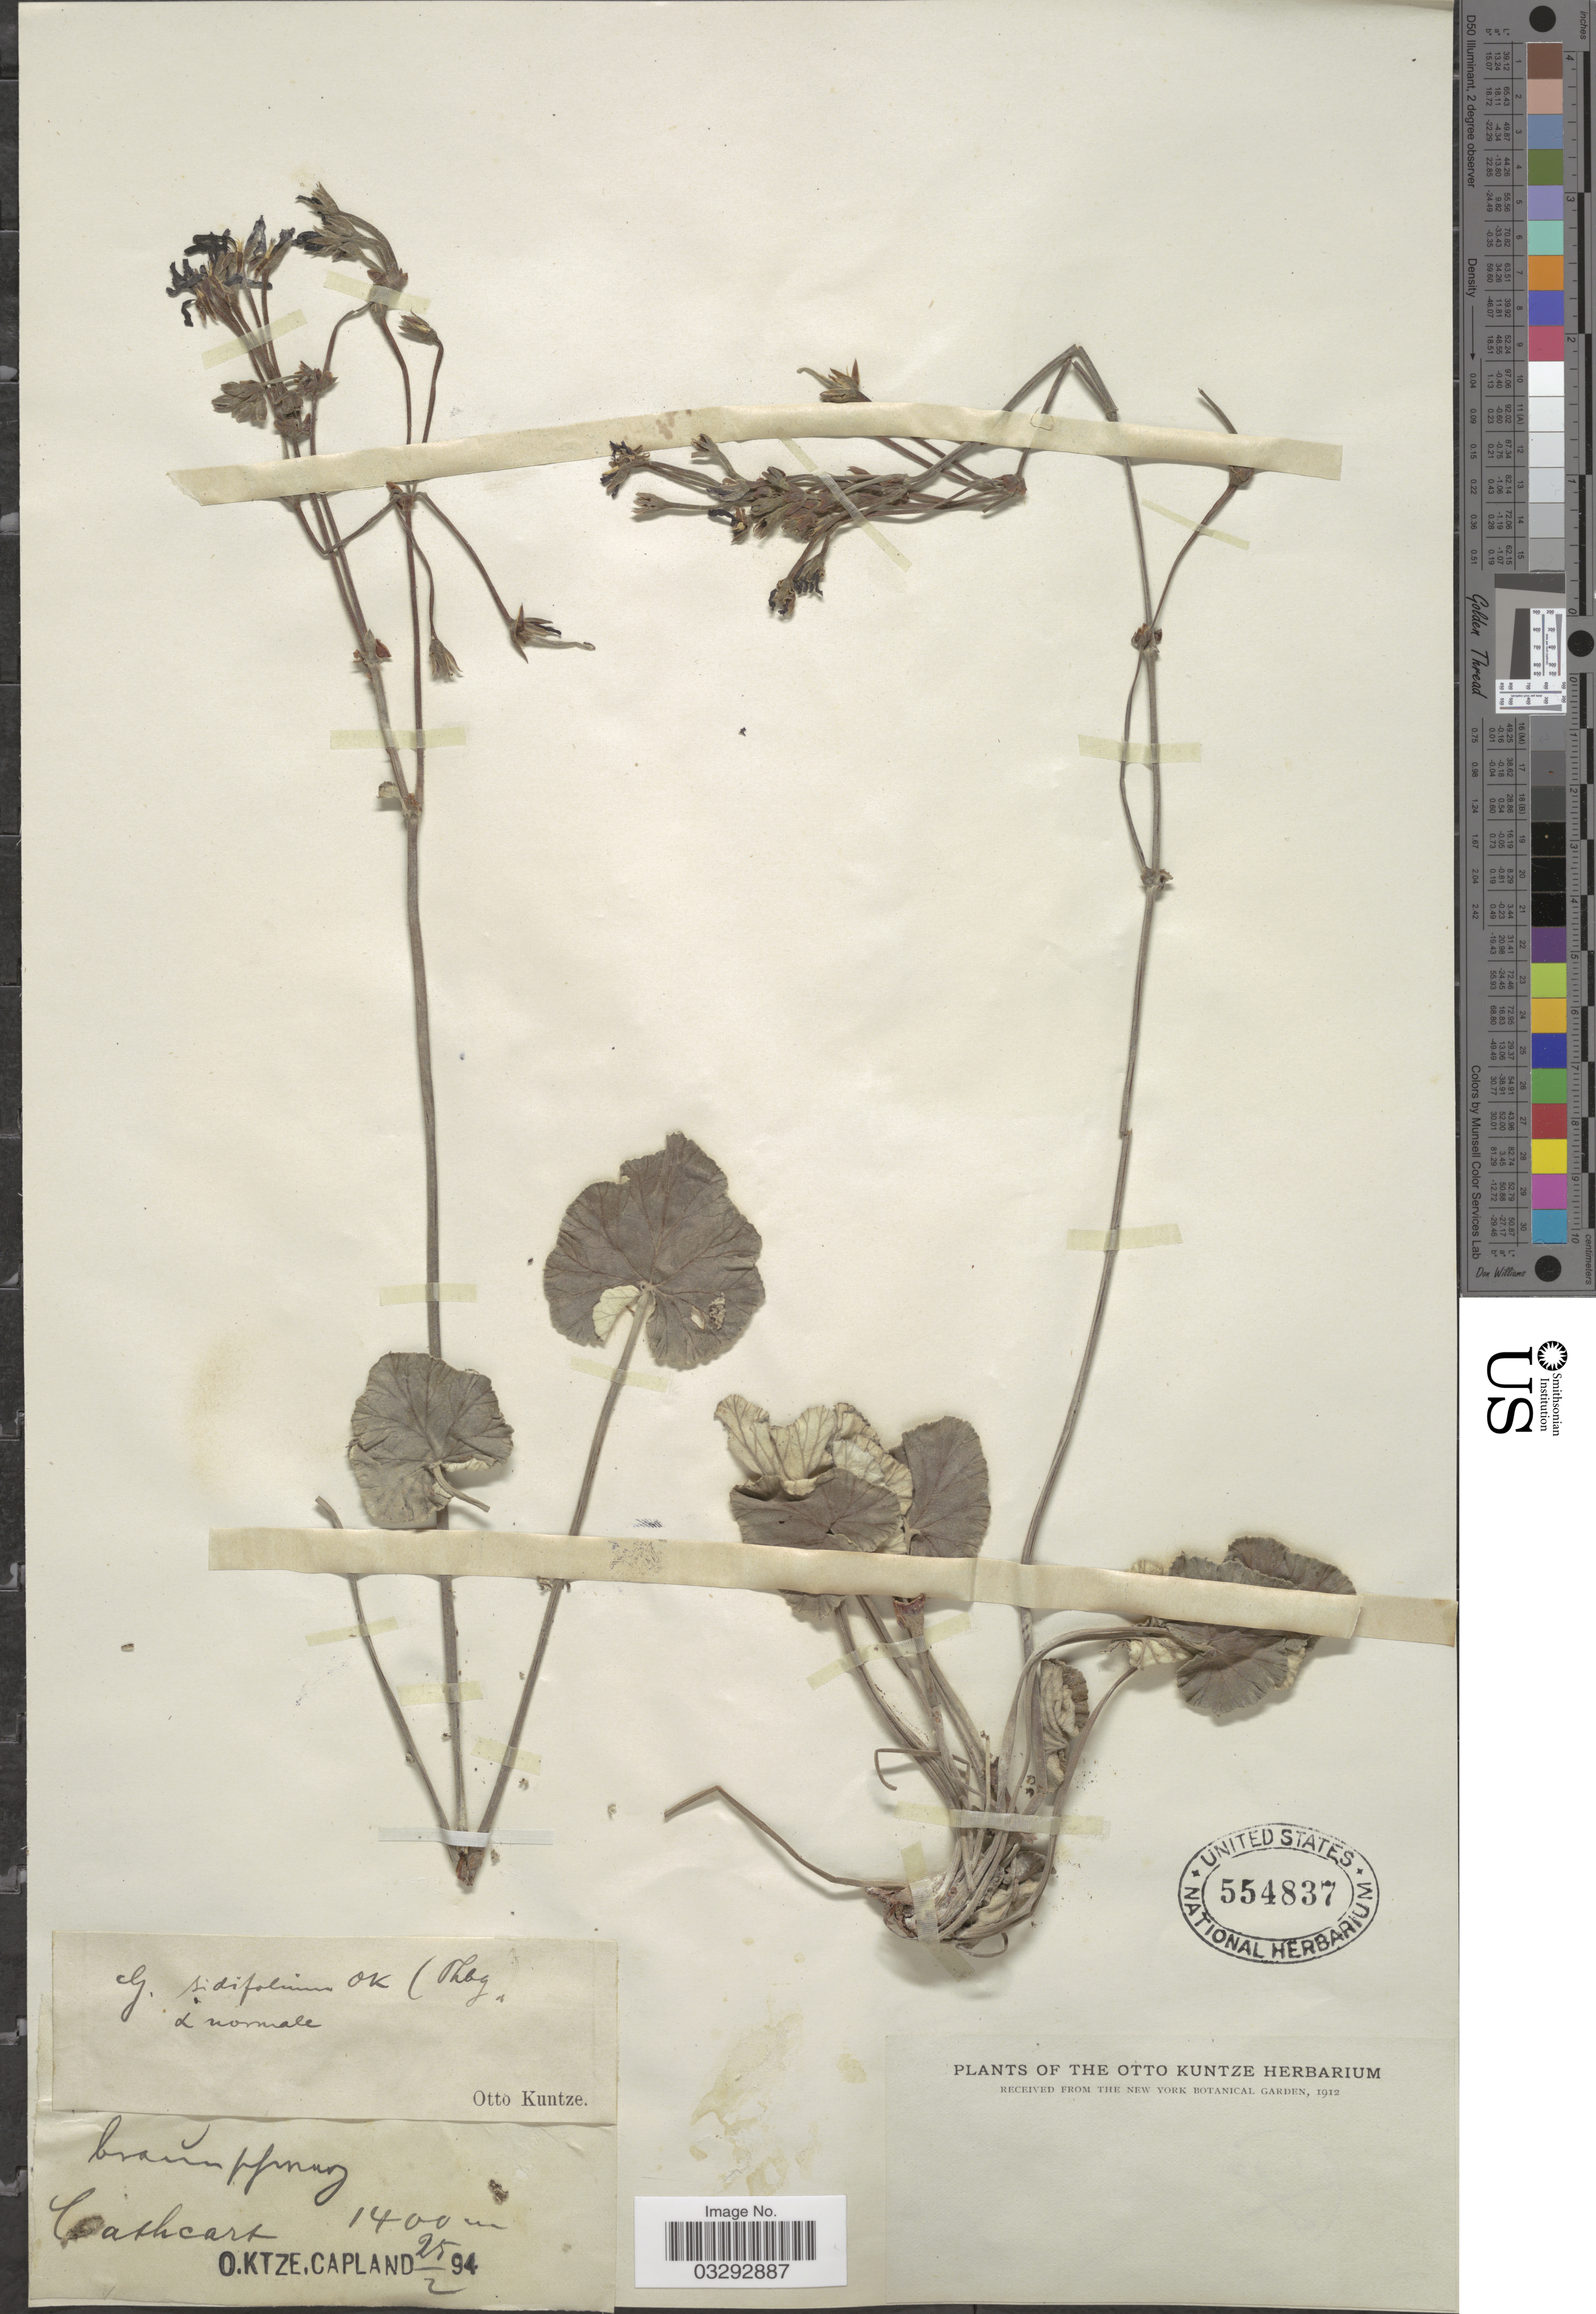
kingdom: Plantae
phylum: Tracheophyta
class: Magnoliopsida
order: Geraniales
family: Geraniaceae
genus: Pelargonium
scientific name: Pelargonium sidifolium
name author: R. Knuth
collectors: C.E.O. Kuntze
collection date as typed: Transcribed d/m/y: 25/2/94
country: South Africa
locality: Cathcart.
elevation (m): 1400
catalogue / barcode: US 554837